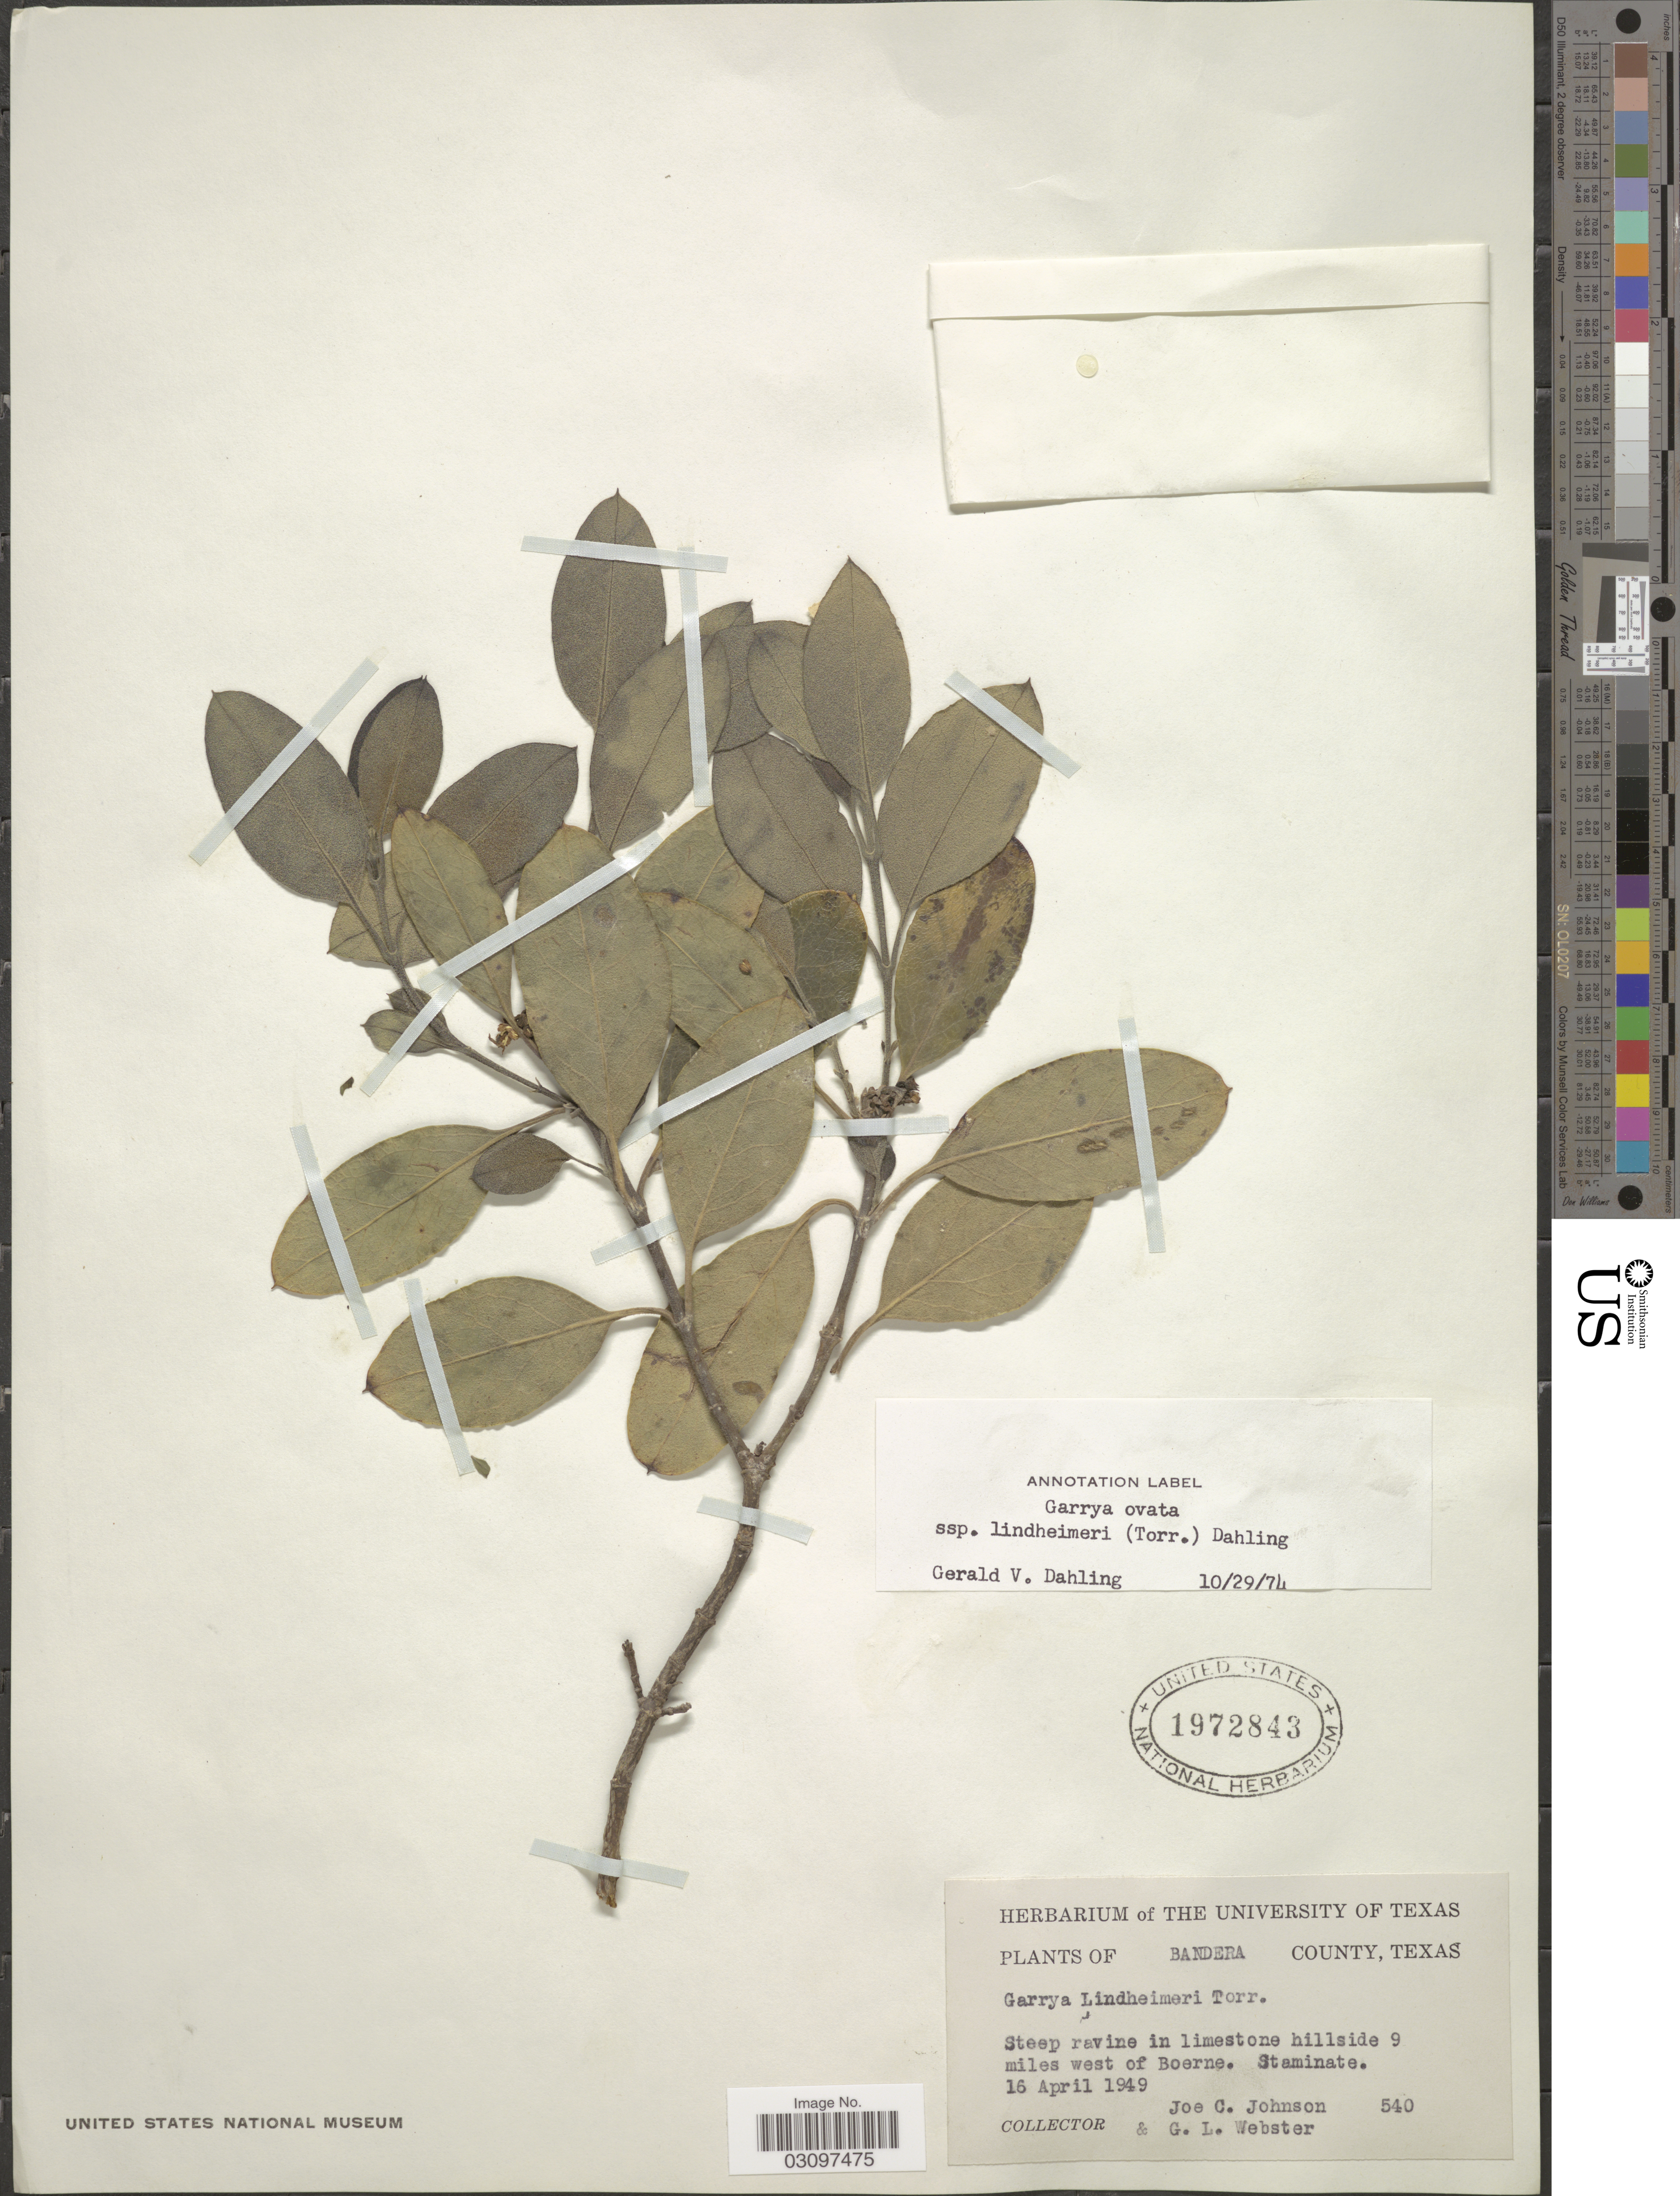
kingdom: Plantae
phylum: Tracheophyta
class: Magnoliopsida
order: Garryales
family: Garryaceae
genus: Garrya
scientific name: Garrya ovata subsp. lindheimeri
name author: (Torr.) Dahling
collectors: J. C. Johnson & G. L. Webster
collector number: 540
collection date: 1949-04-16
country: United States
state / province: Texas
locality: Bandera County. Steep ravine in limestone hillside 9 miles west of Boerne. Staminate.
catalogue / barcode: US 1972843